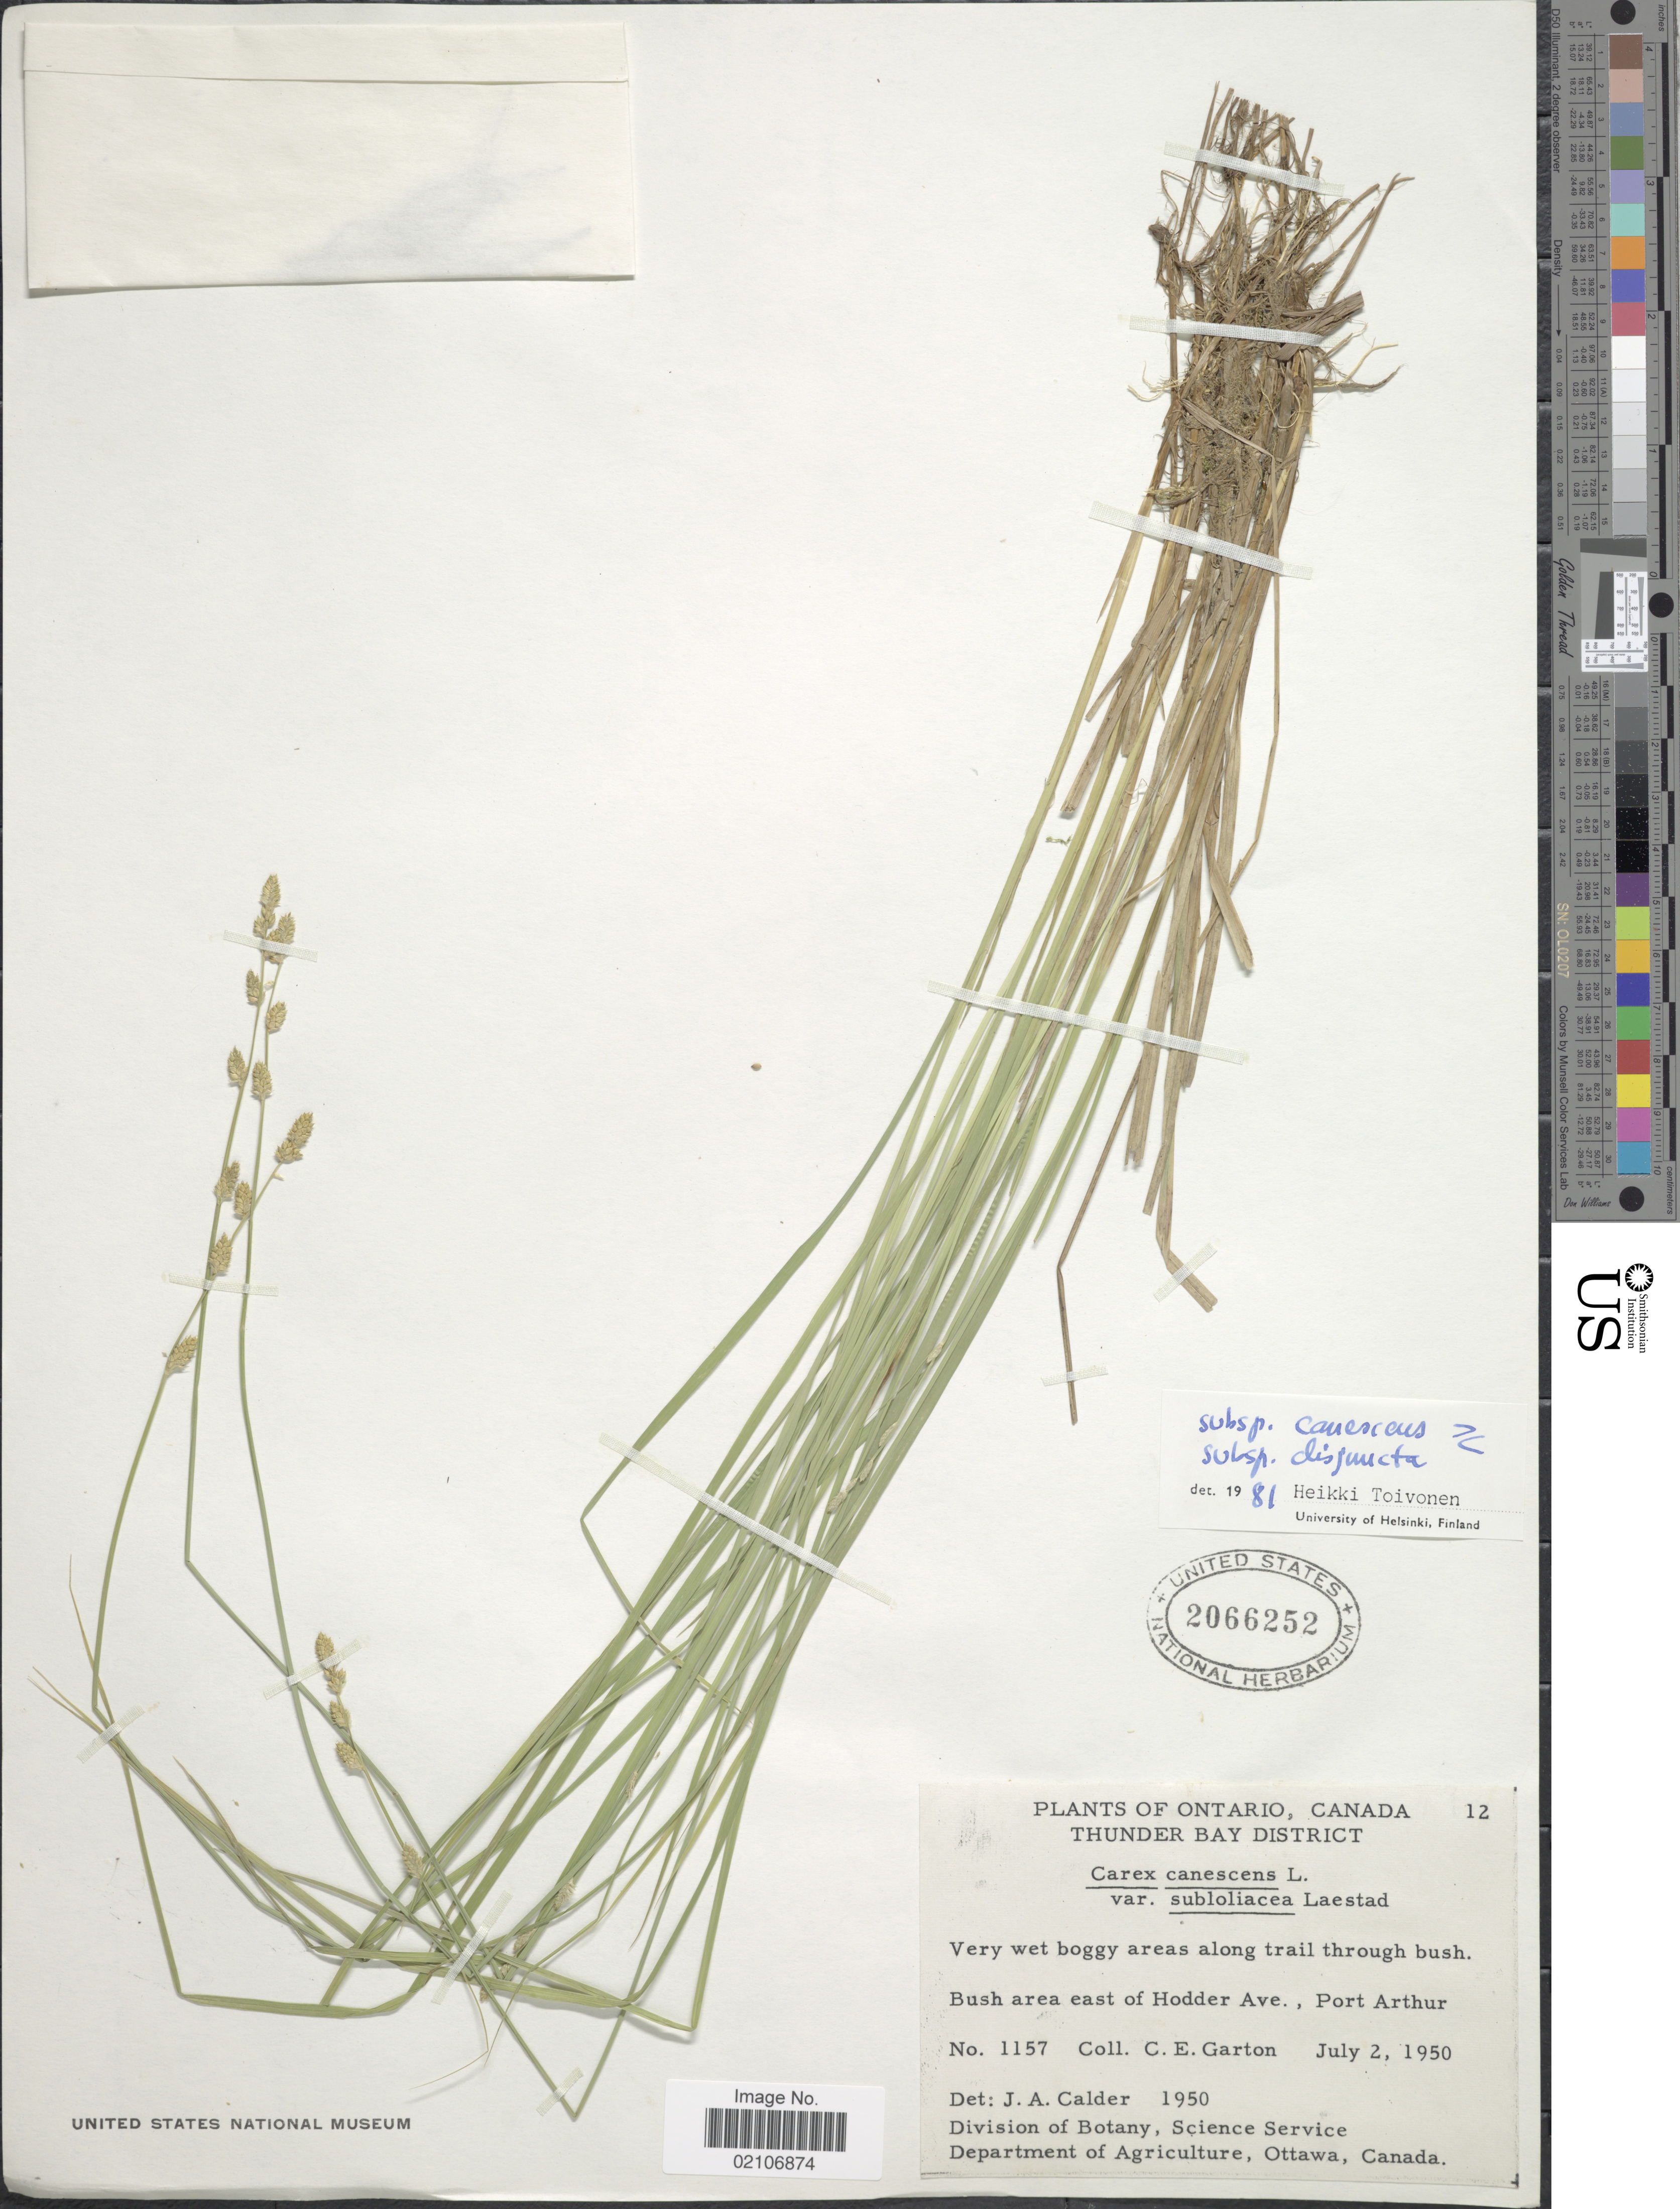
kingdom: Plantae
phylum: Tracheophyta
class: Liliopsida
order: Poales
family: Cyperaceae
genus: Carex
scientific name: Carex canescens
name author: L.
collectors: C. E. Garton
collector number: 1157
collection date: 1950-07-02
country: Canada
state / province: Ontario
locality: Ontario, Canada. Thunder Bay District. Bush area east of Hodder Ave., Port Arthur.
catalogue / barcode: US 2066252